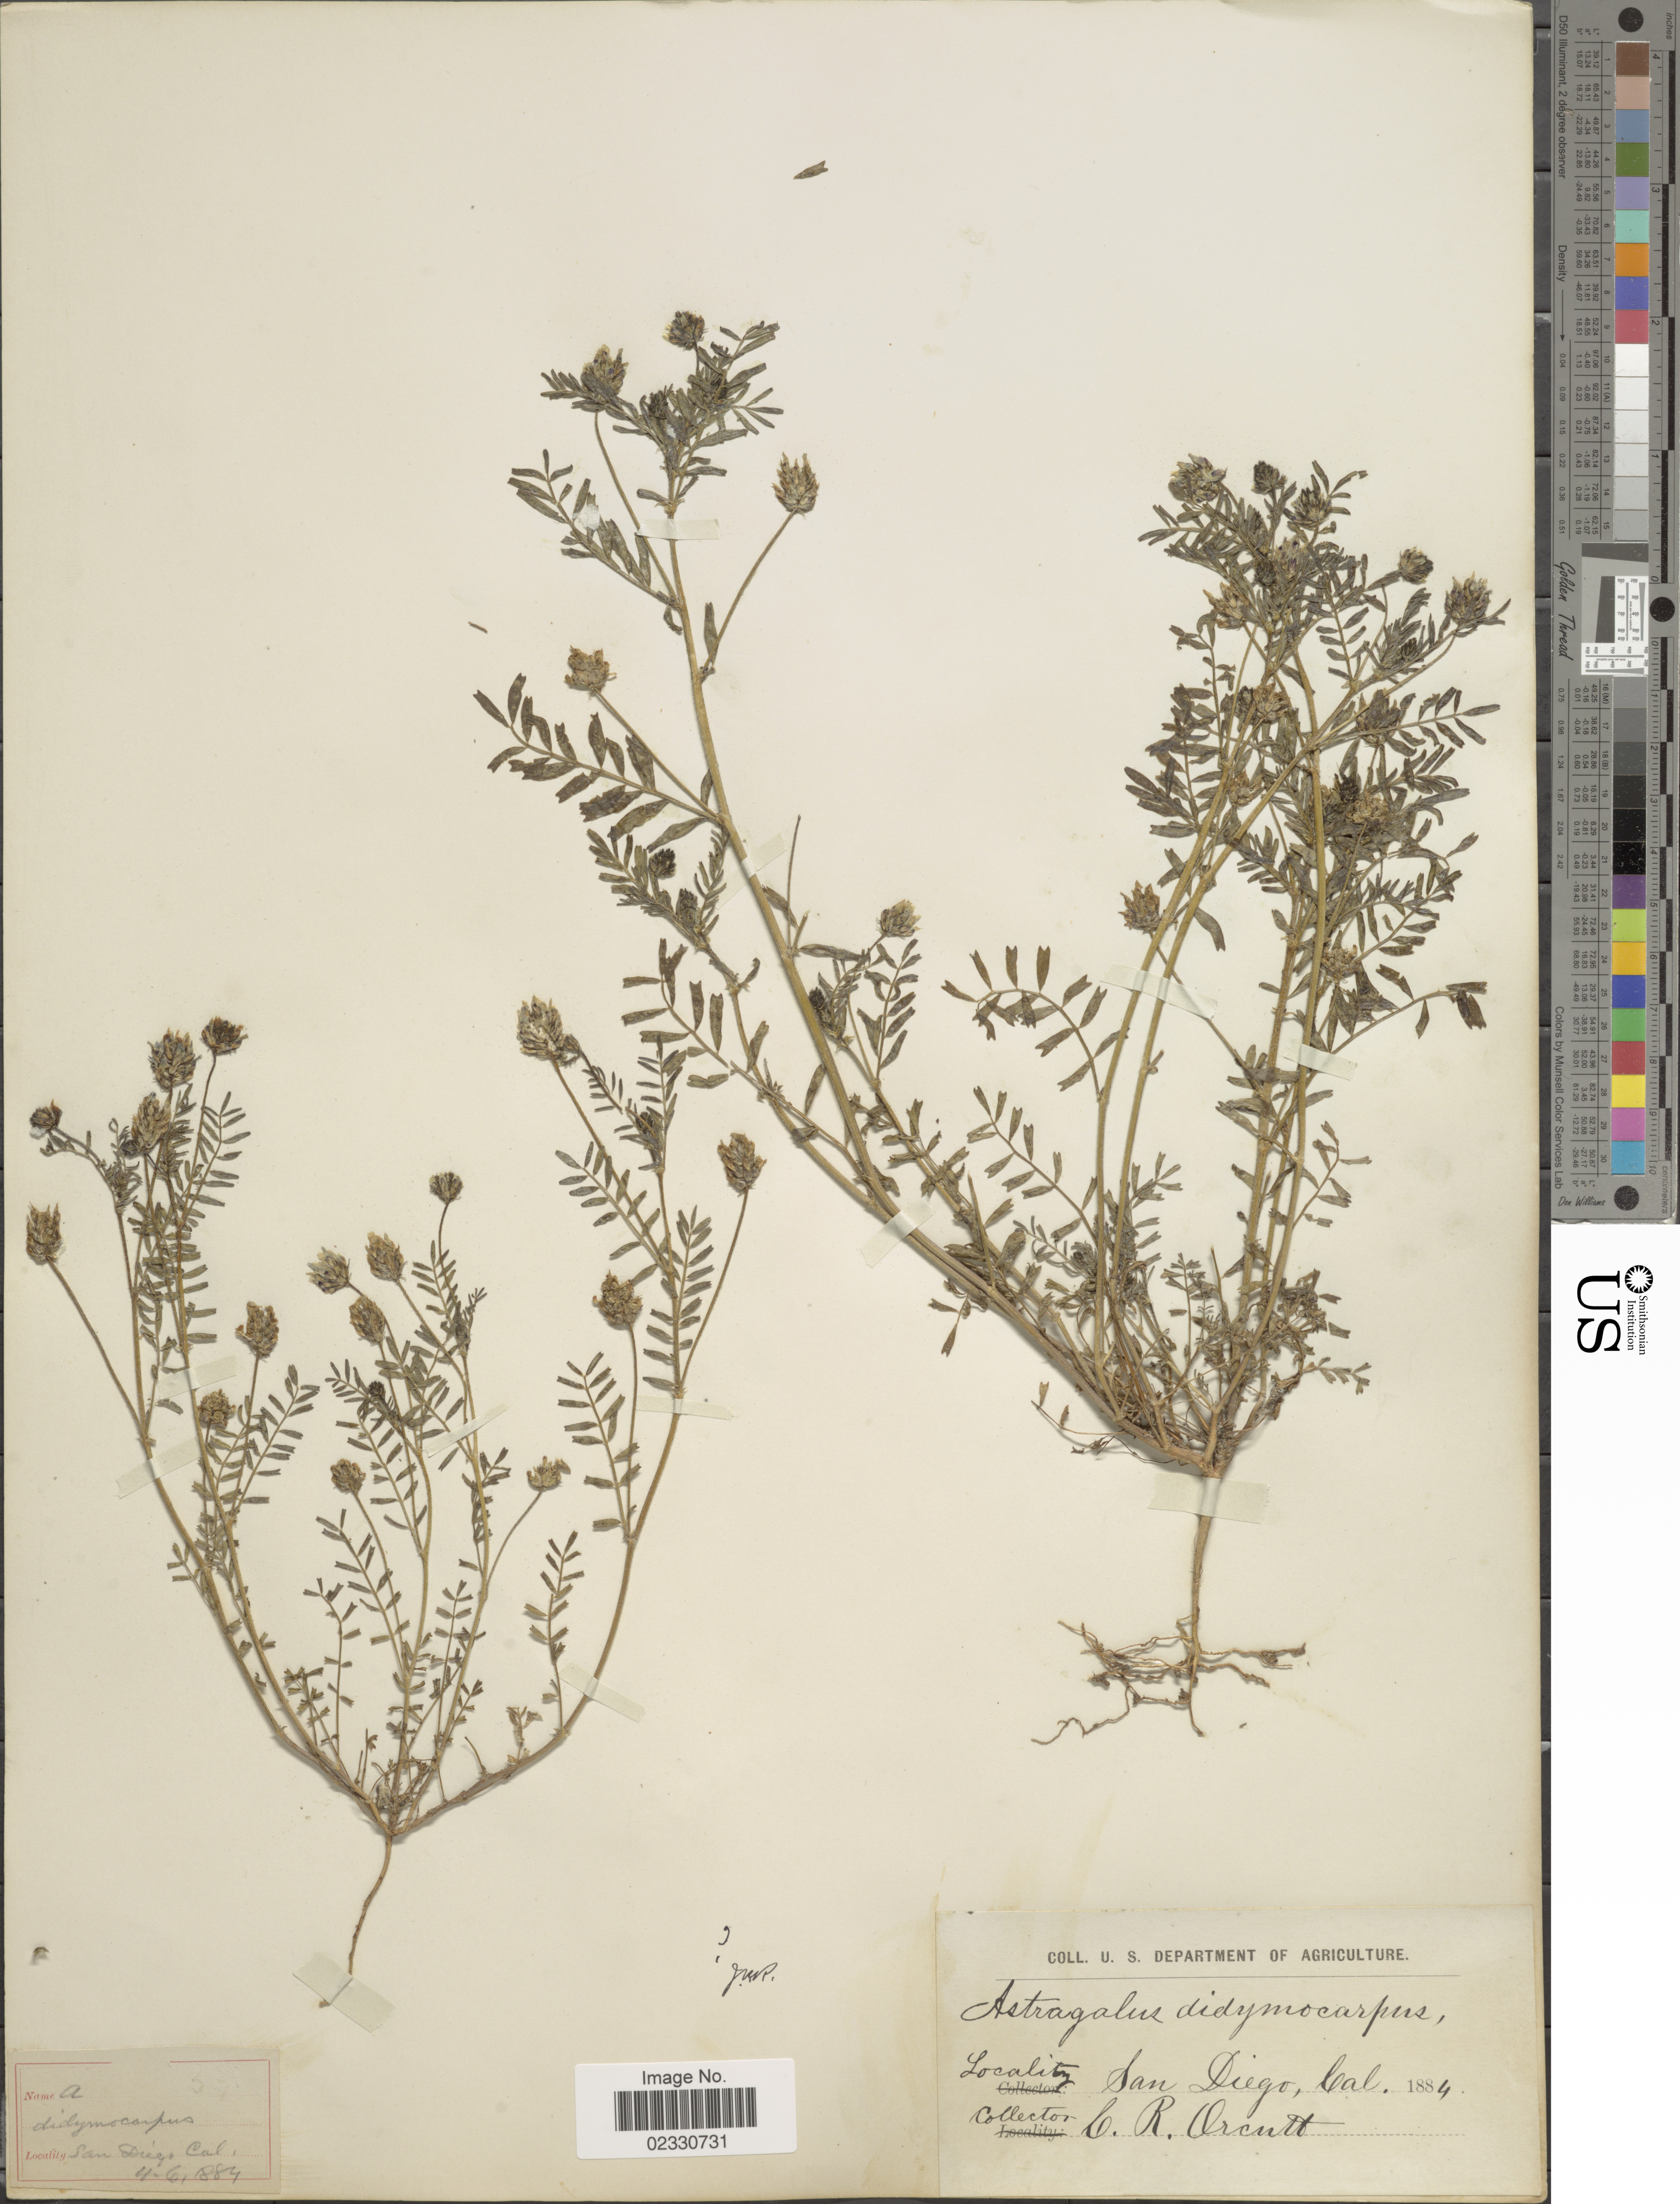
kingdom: Plantae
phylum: Tracheophyta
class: Magnoliopsida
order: Fabales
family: Fabaceae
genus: Astragalus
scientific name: Astragalus didymocarpus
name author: Hook. & Arn.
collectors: C. R. Orcutt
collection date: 1884-04-06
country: United States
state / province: California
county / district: San Diego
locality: San Diego.